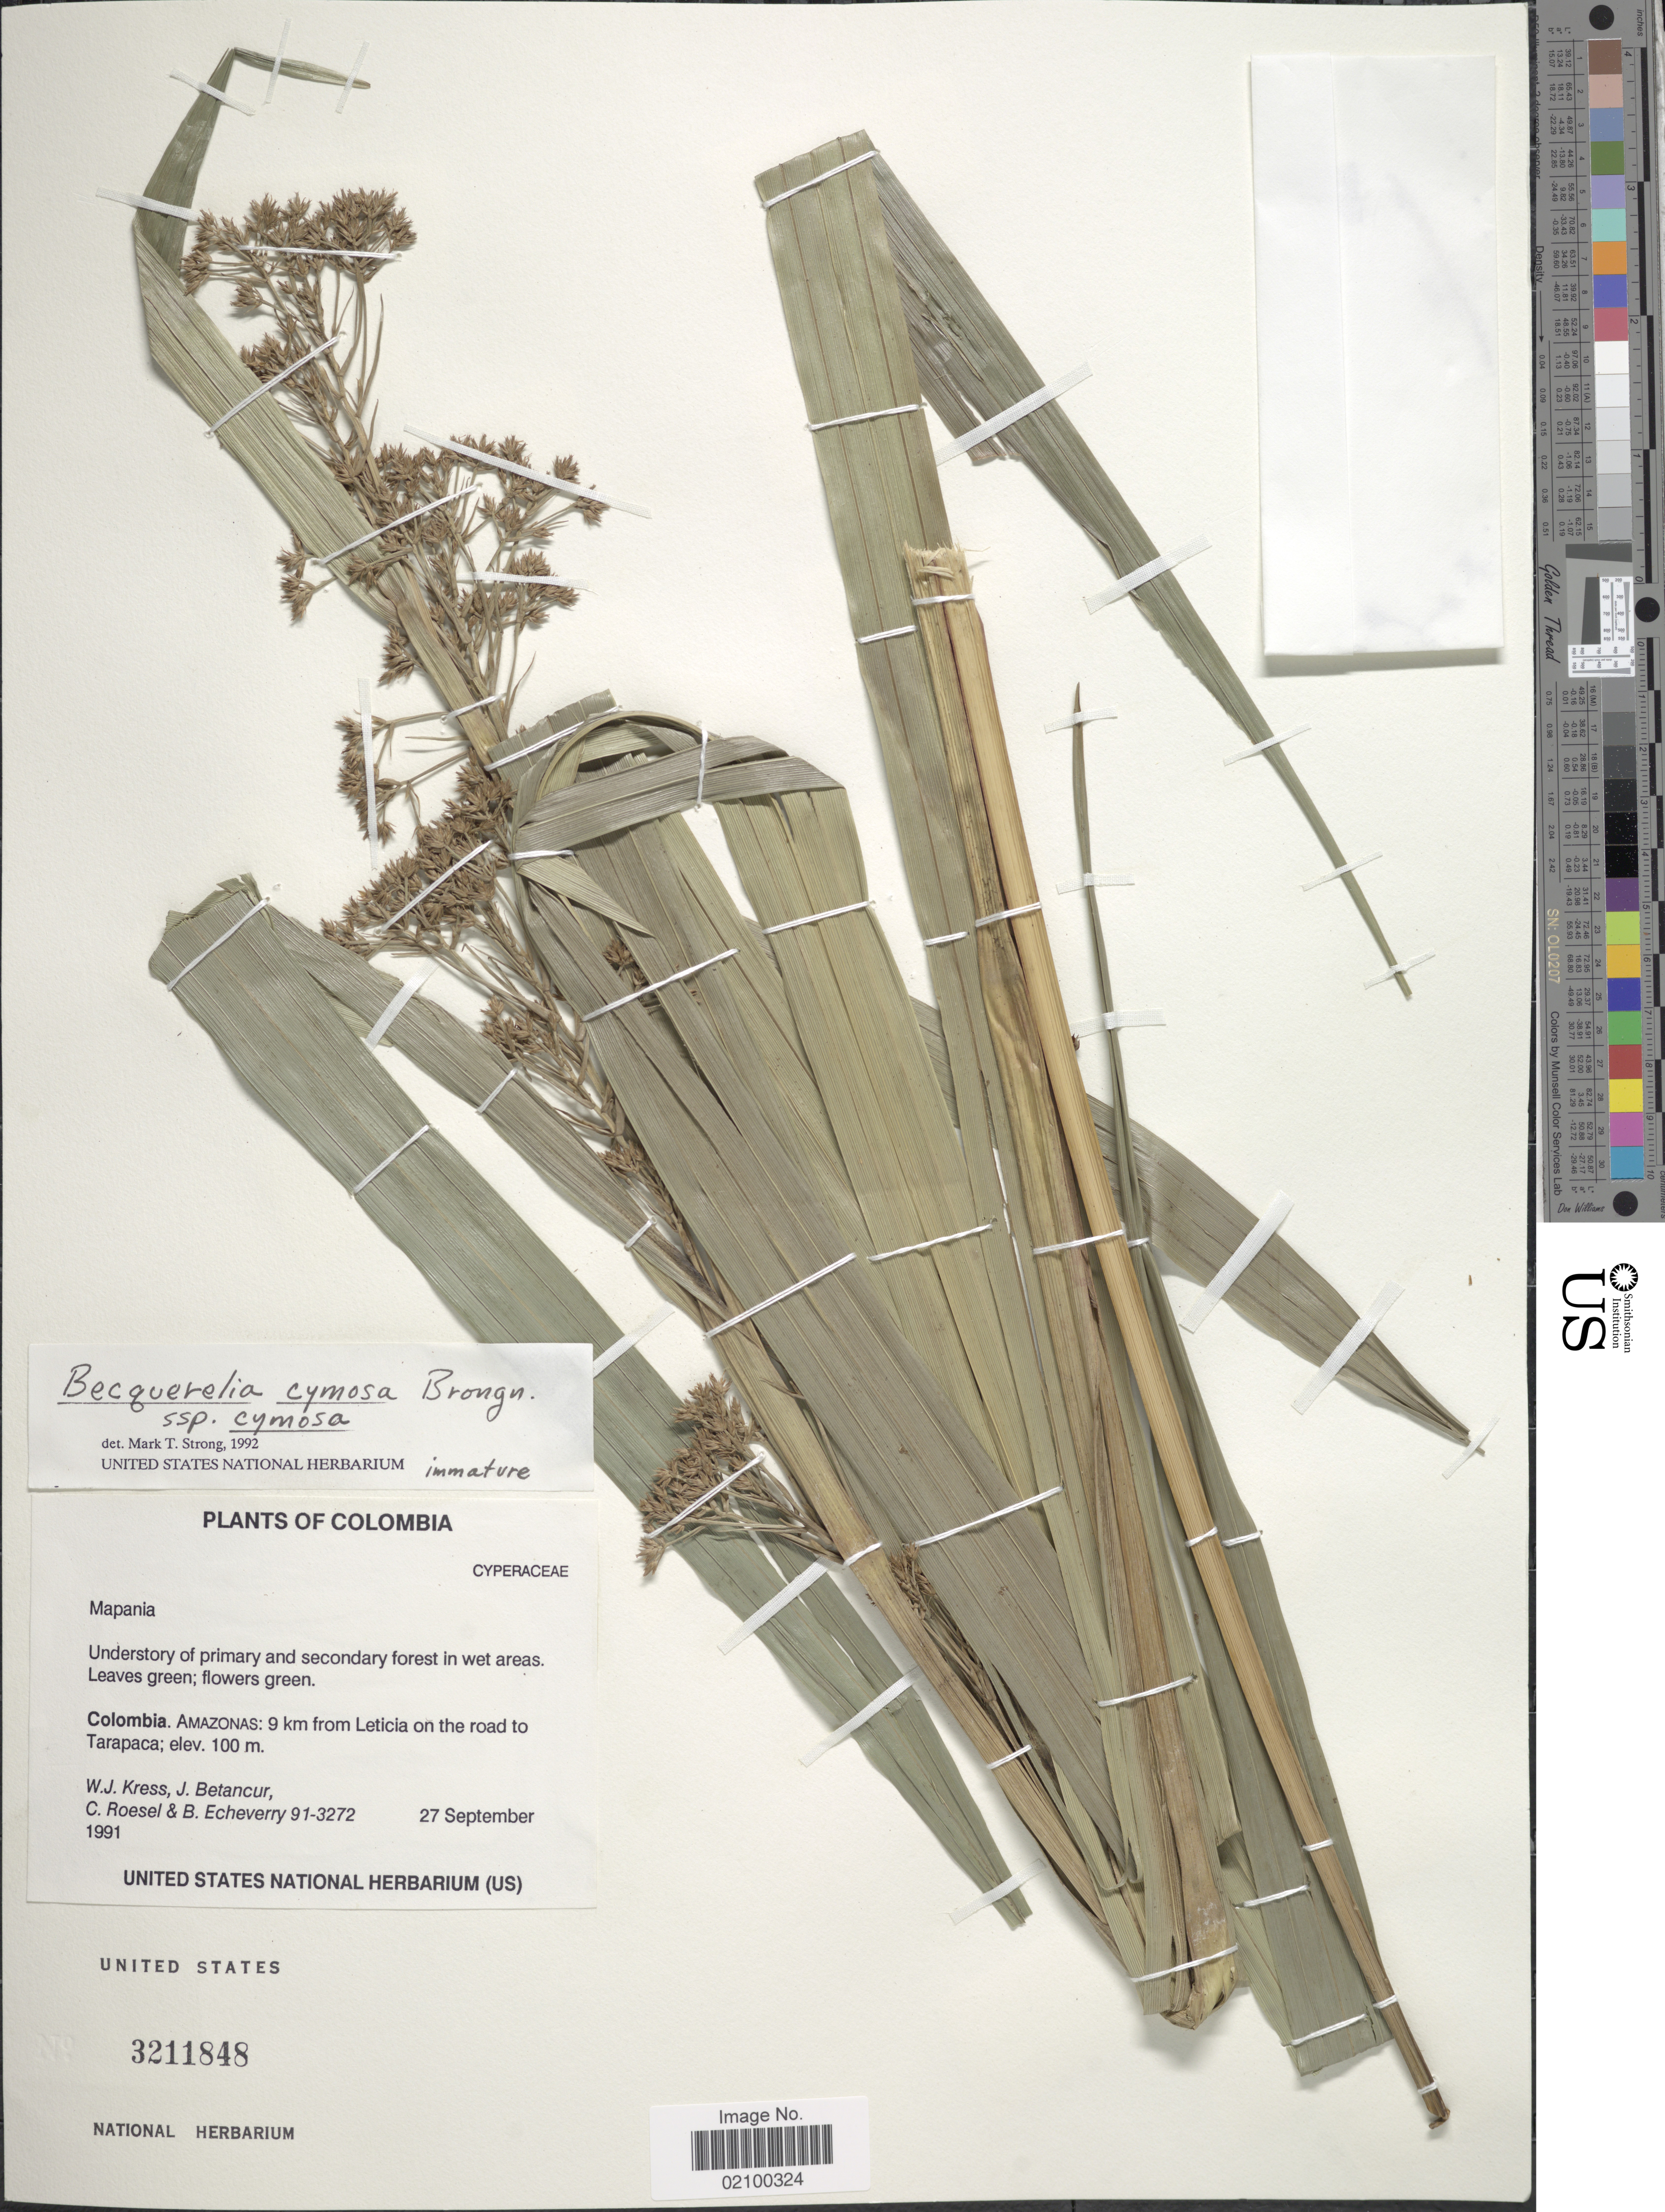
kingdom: Plantae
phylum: Tracheophyta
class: Liliopsida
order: Poales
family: Cyperaceae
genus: Becquerelia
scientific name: Becquerelia cymosa subsp. cymosa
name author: Brongn.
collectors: W. J. Kress, J. Betancur, C. S. Roesel & B. Echeverry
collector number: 91-3272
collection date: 1991-09-27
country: Colombia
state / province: Amazônas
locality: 9 km from Leticia on road to Tarapaca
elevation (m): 100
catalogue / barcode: US 3211848